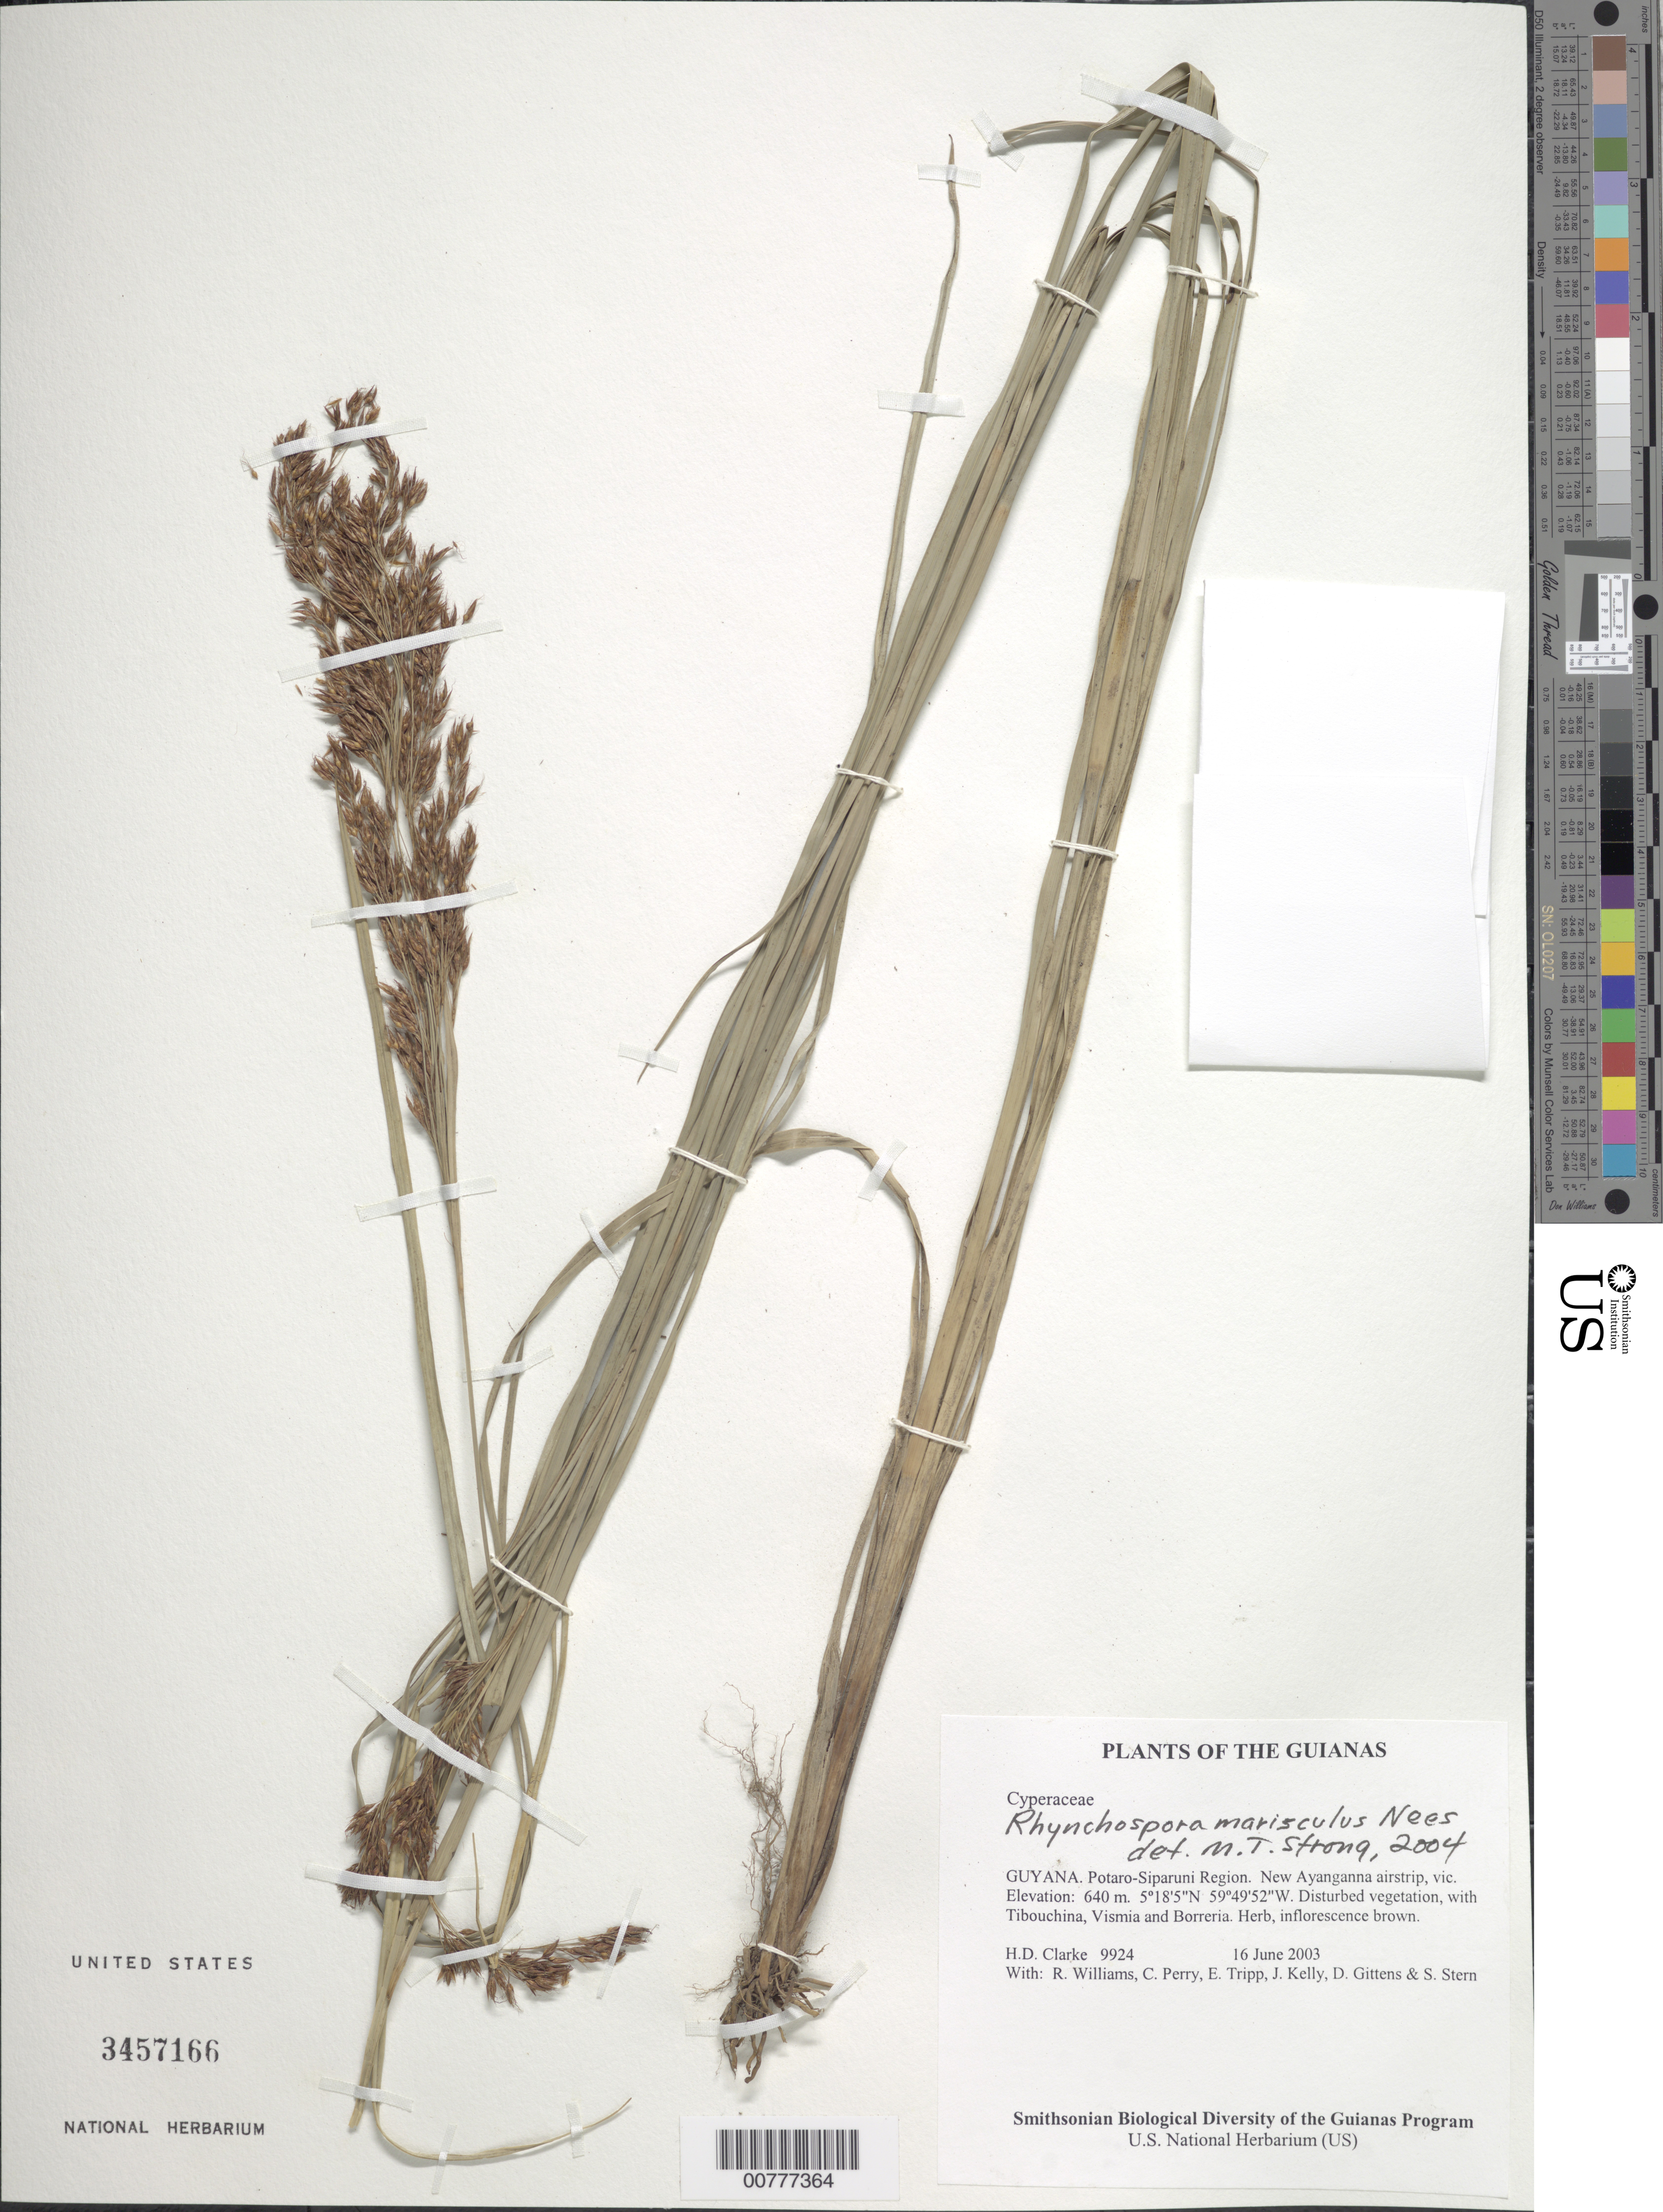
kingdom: Plantae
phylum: Tracheophyta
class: Liliopsida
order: Poales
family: Cyperaceae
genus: Rhynchospora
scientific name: Rhynchospora marisculus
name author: Lindl. & Nees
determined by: Strong, M. T., (US), Smithsonian Institution - National Museum of Natural History (UNITED STATES)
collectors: H. D. Clarke, R. Williams, C. Perry, E. Tripp, J. Kelly, D. Gittens & S. R. Stern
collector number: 9924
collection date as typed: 16 June 2003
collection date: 2003-06-16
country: Guyana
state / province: Potaro-Siparuni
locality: New Ayanganna airstrip, vic.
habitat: Disturbed vegetation, with Tibouchina, Vismia and Borreria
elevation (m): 640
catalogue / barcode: US 3457166